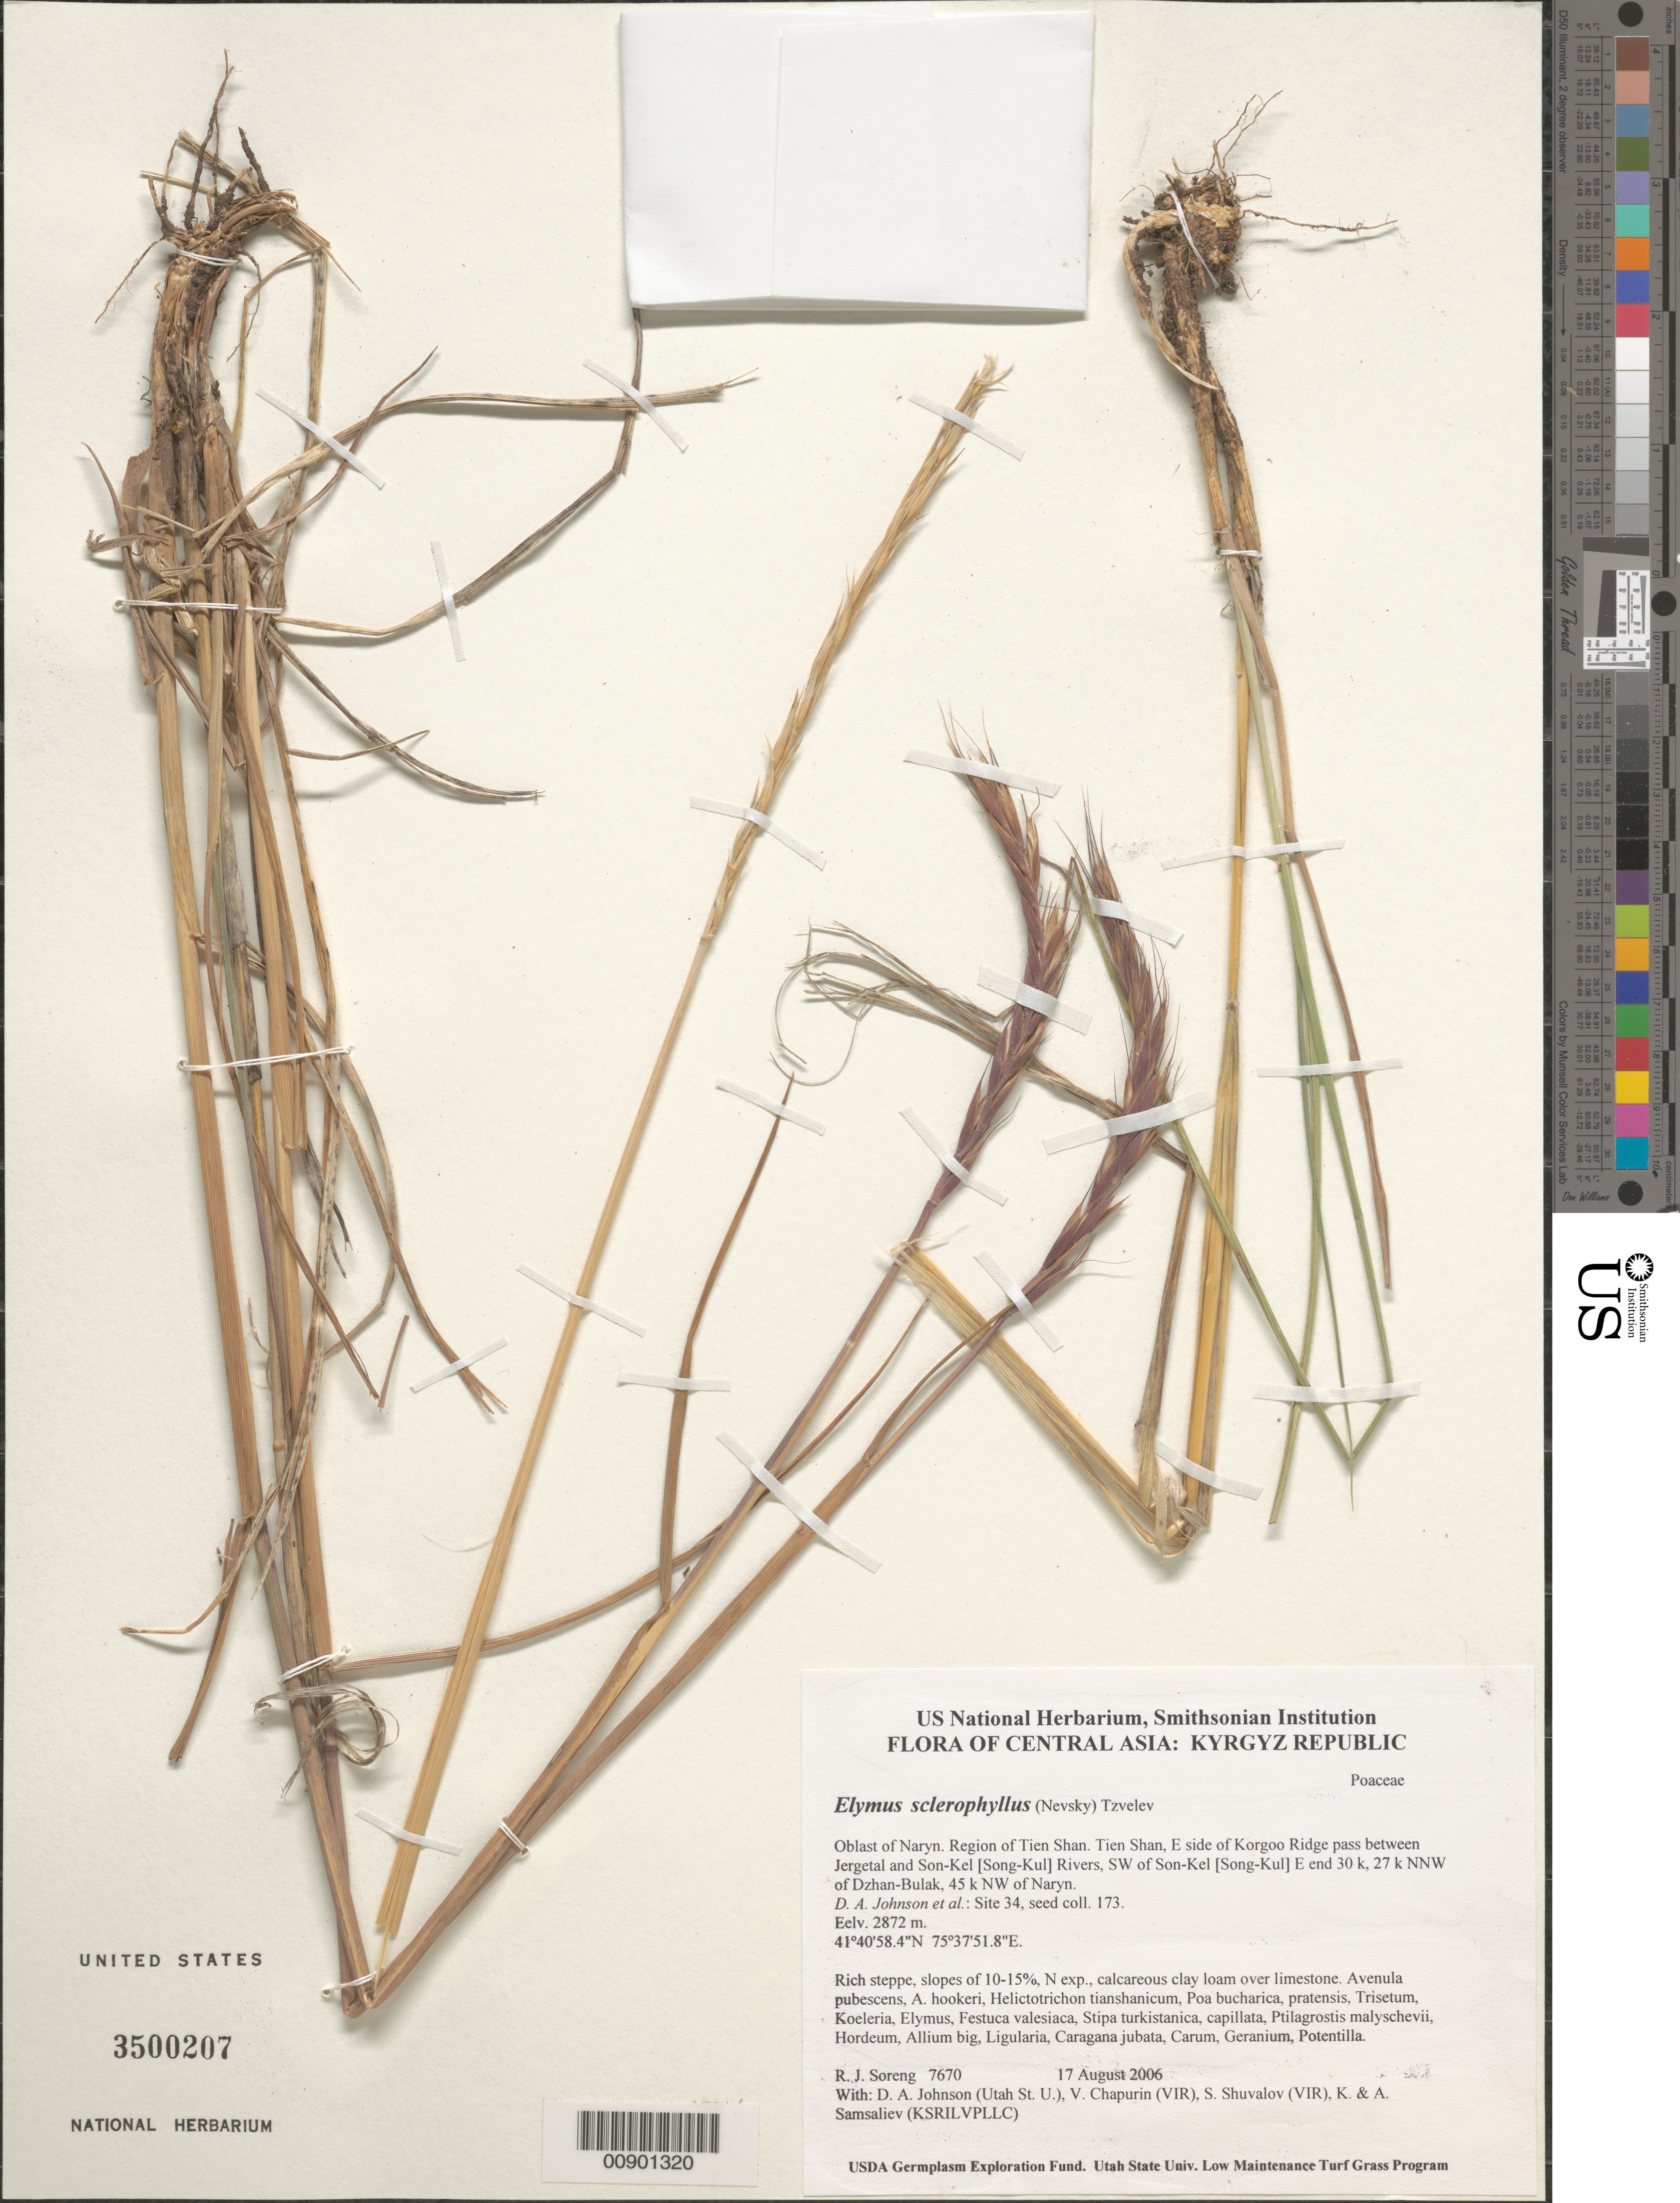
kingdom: Plantae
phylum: Tracheophyta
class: Liliopsida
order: Poales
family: Poaceae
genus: Elymus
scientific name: Elymus sclerophyllus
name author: (Nevski) Tzvelev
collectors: R. J. Soreng, D. Johnson, S. Shuvalov, V. Chapurin, K. Samsaliev & A. Samsaliev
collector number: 7670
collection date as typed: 17 Aug 2006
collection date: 2006-08-17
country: Kyrgyzstan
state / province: Naryn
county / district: Tien Shan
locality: Tien Shan, E side of Korgoo Ridge pass between Jergetal and Son-Kel Rivers, SW of Son-Kel E end 30 k, 27 km NNW of Dzhan-Bulak, 45 km NW of Naryn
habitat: Rich steppe, slopes of 10-15%, N exp., calcareous clay loam over limestone,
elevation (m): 2872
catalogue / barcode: US 3500207